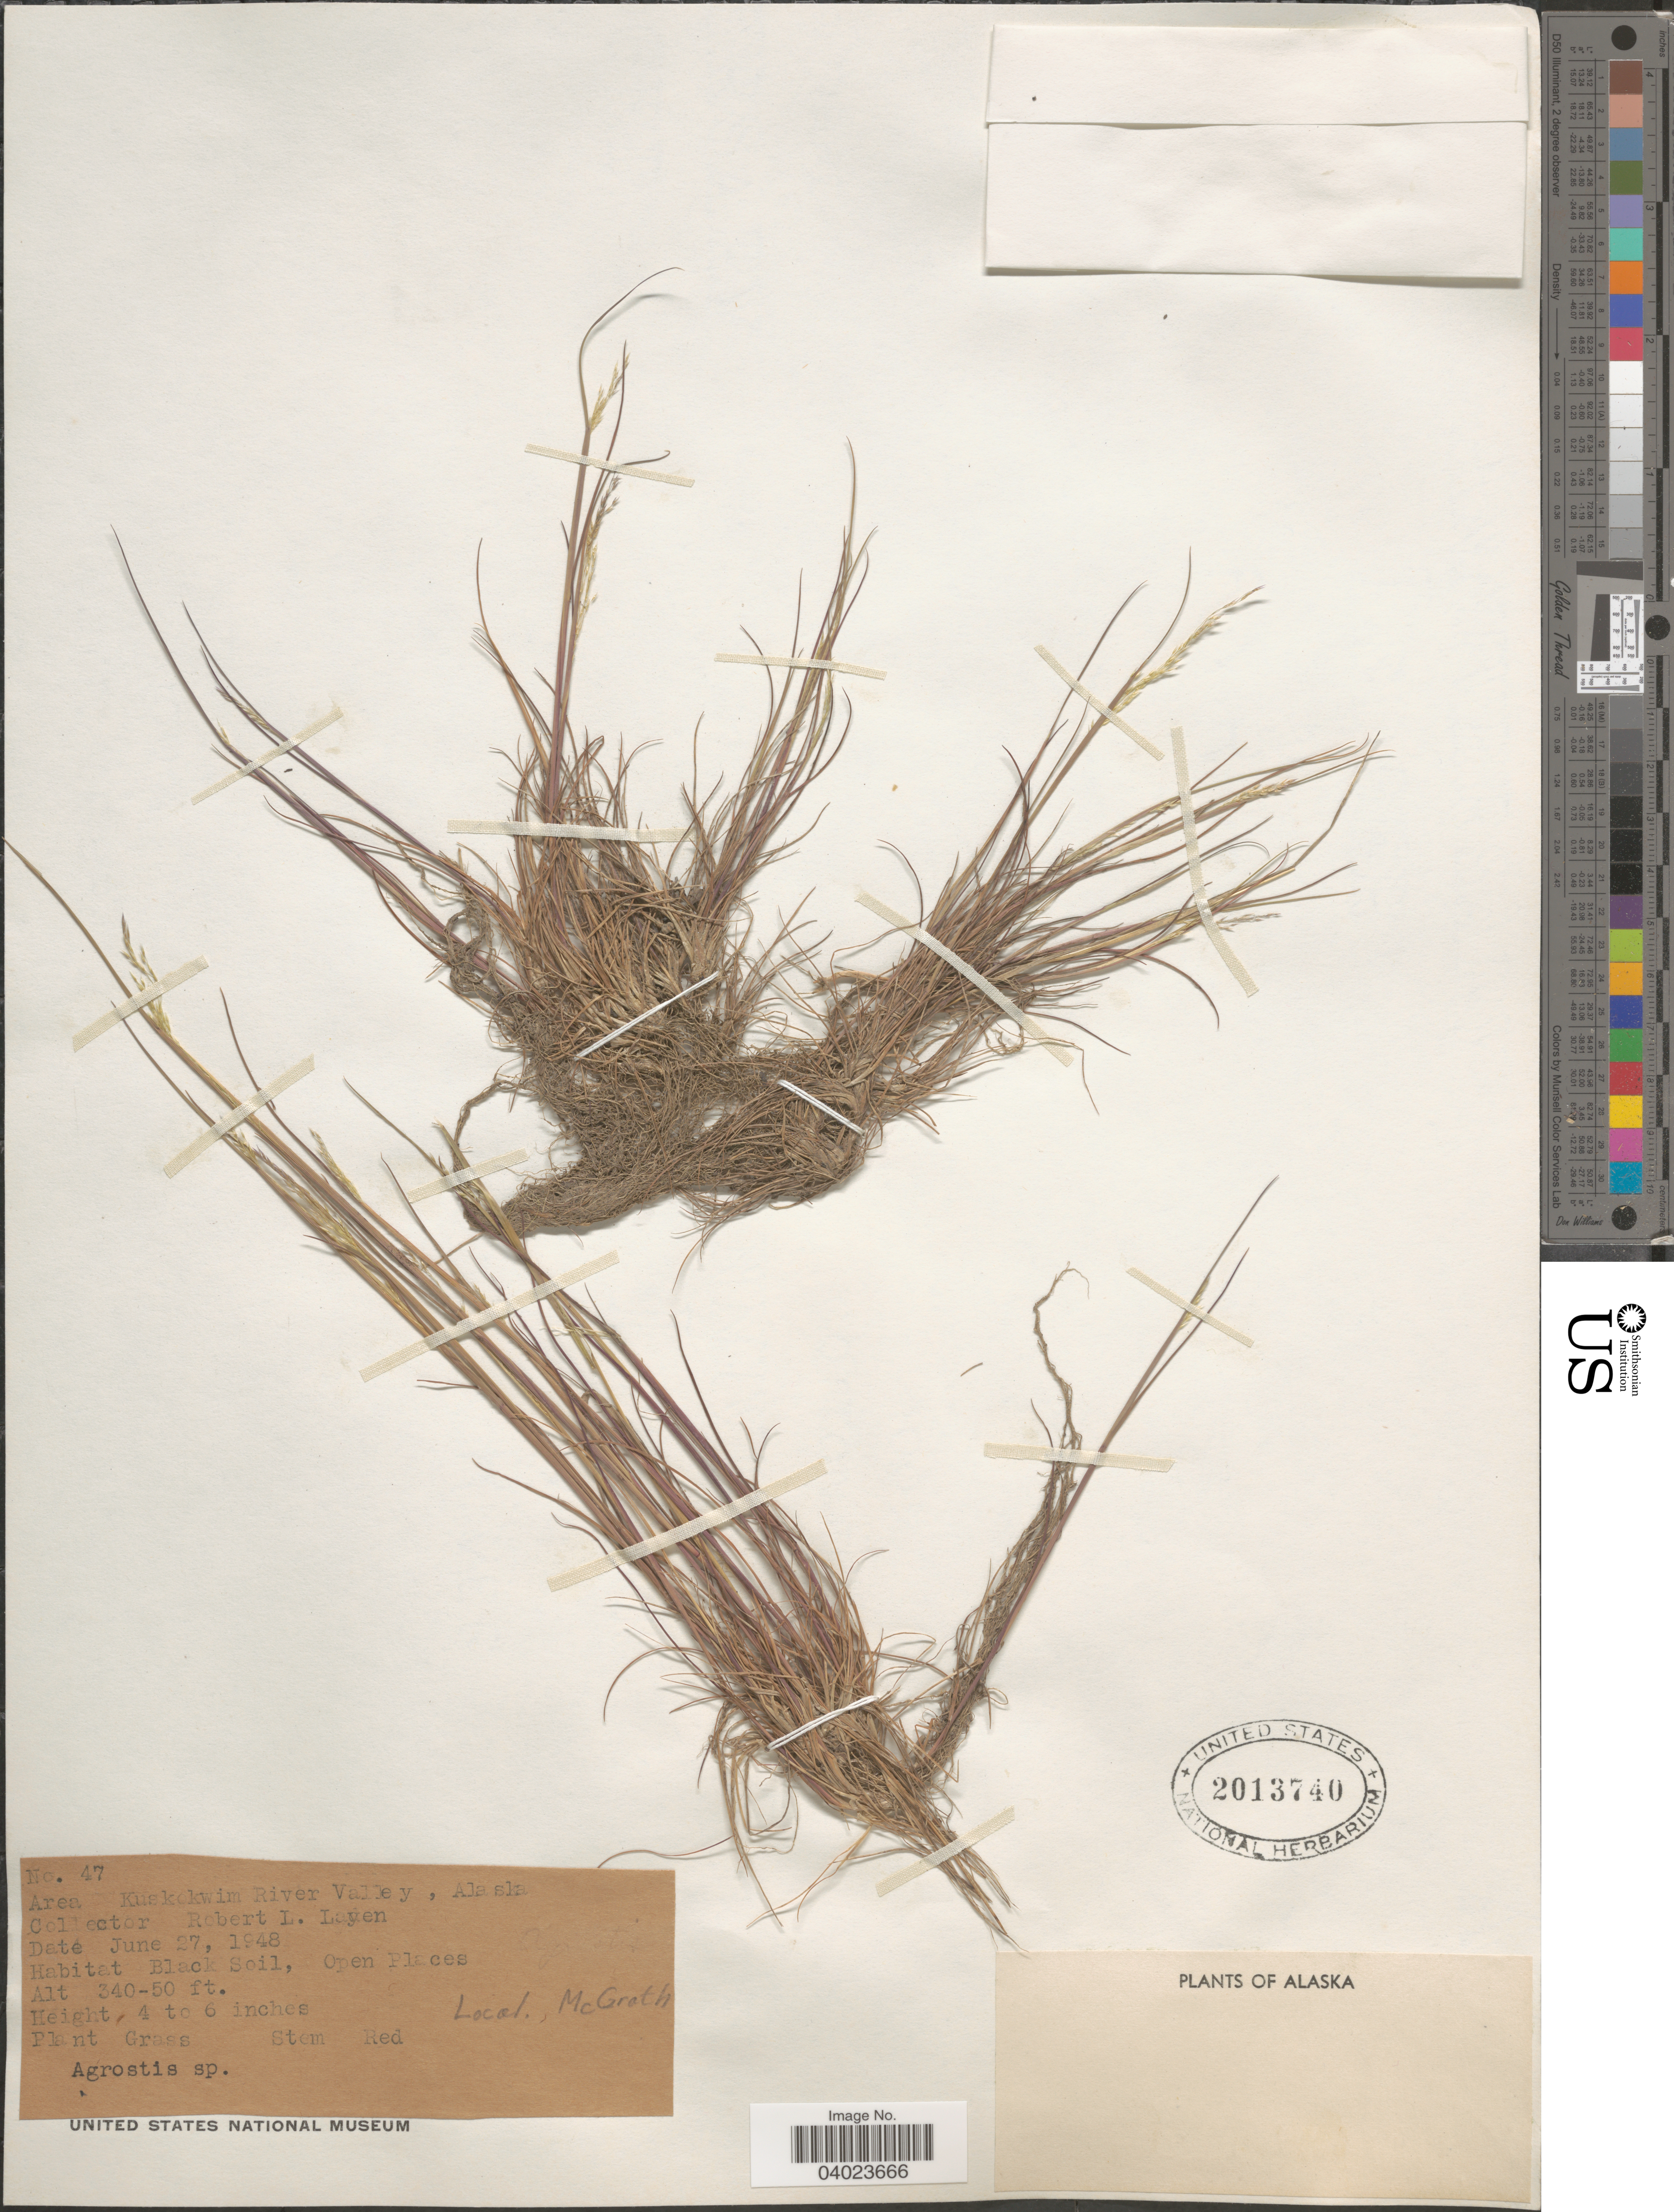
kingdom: Plantae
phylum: Tracheophyta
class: Liliopsida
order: Poales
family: Poaceae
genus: Agrostis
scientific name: Agrostis sp.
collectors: R. Layden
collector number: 47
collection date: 1948-06-27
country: United States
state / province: Alaska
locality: Area Kuskokwim River Valley. McGrath.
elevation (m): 104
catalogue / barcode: US 2013740